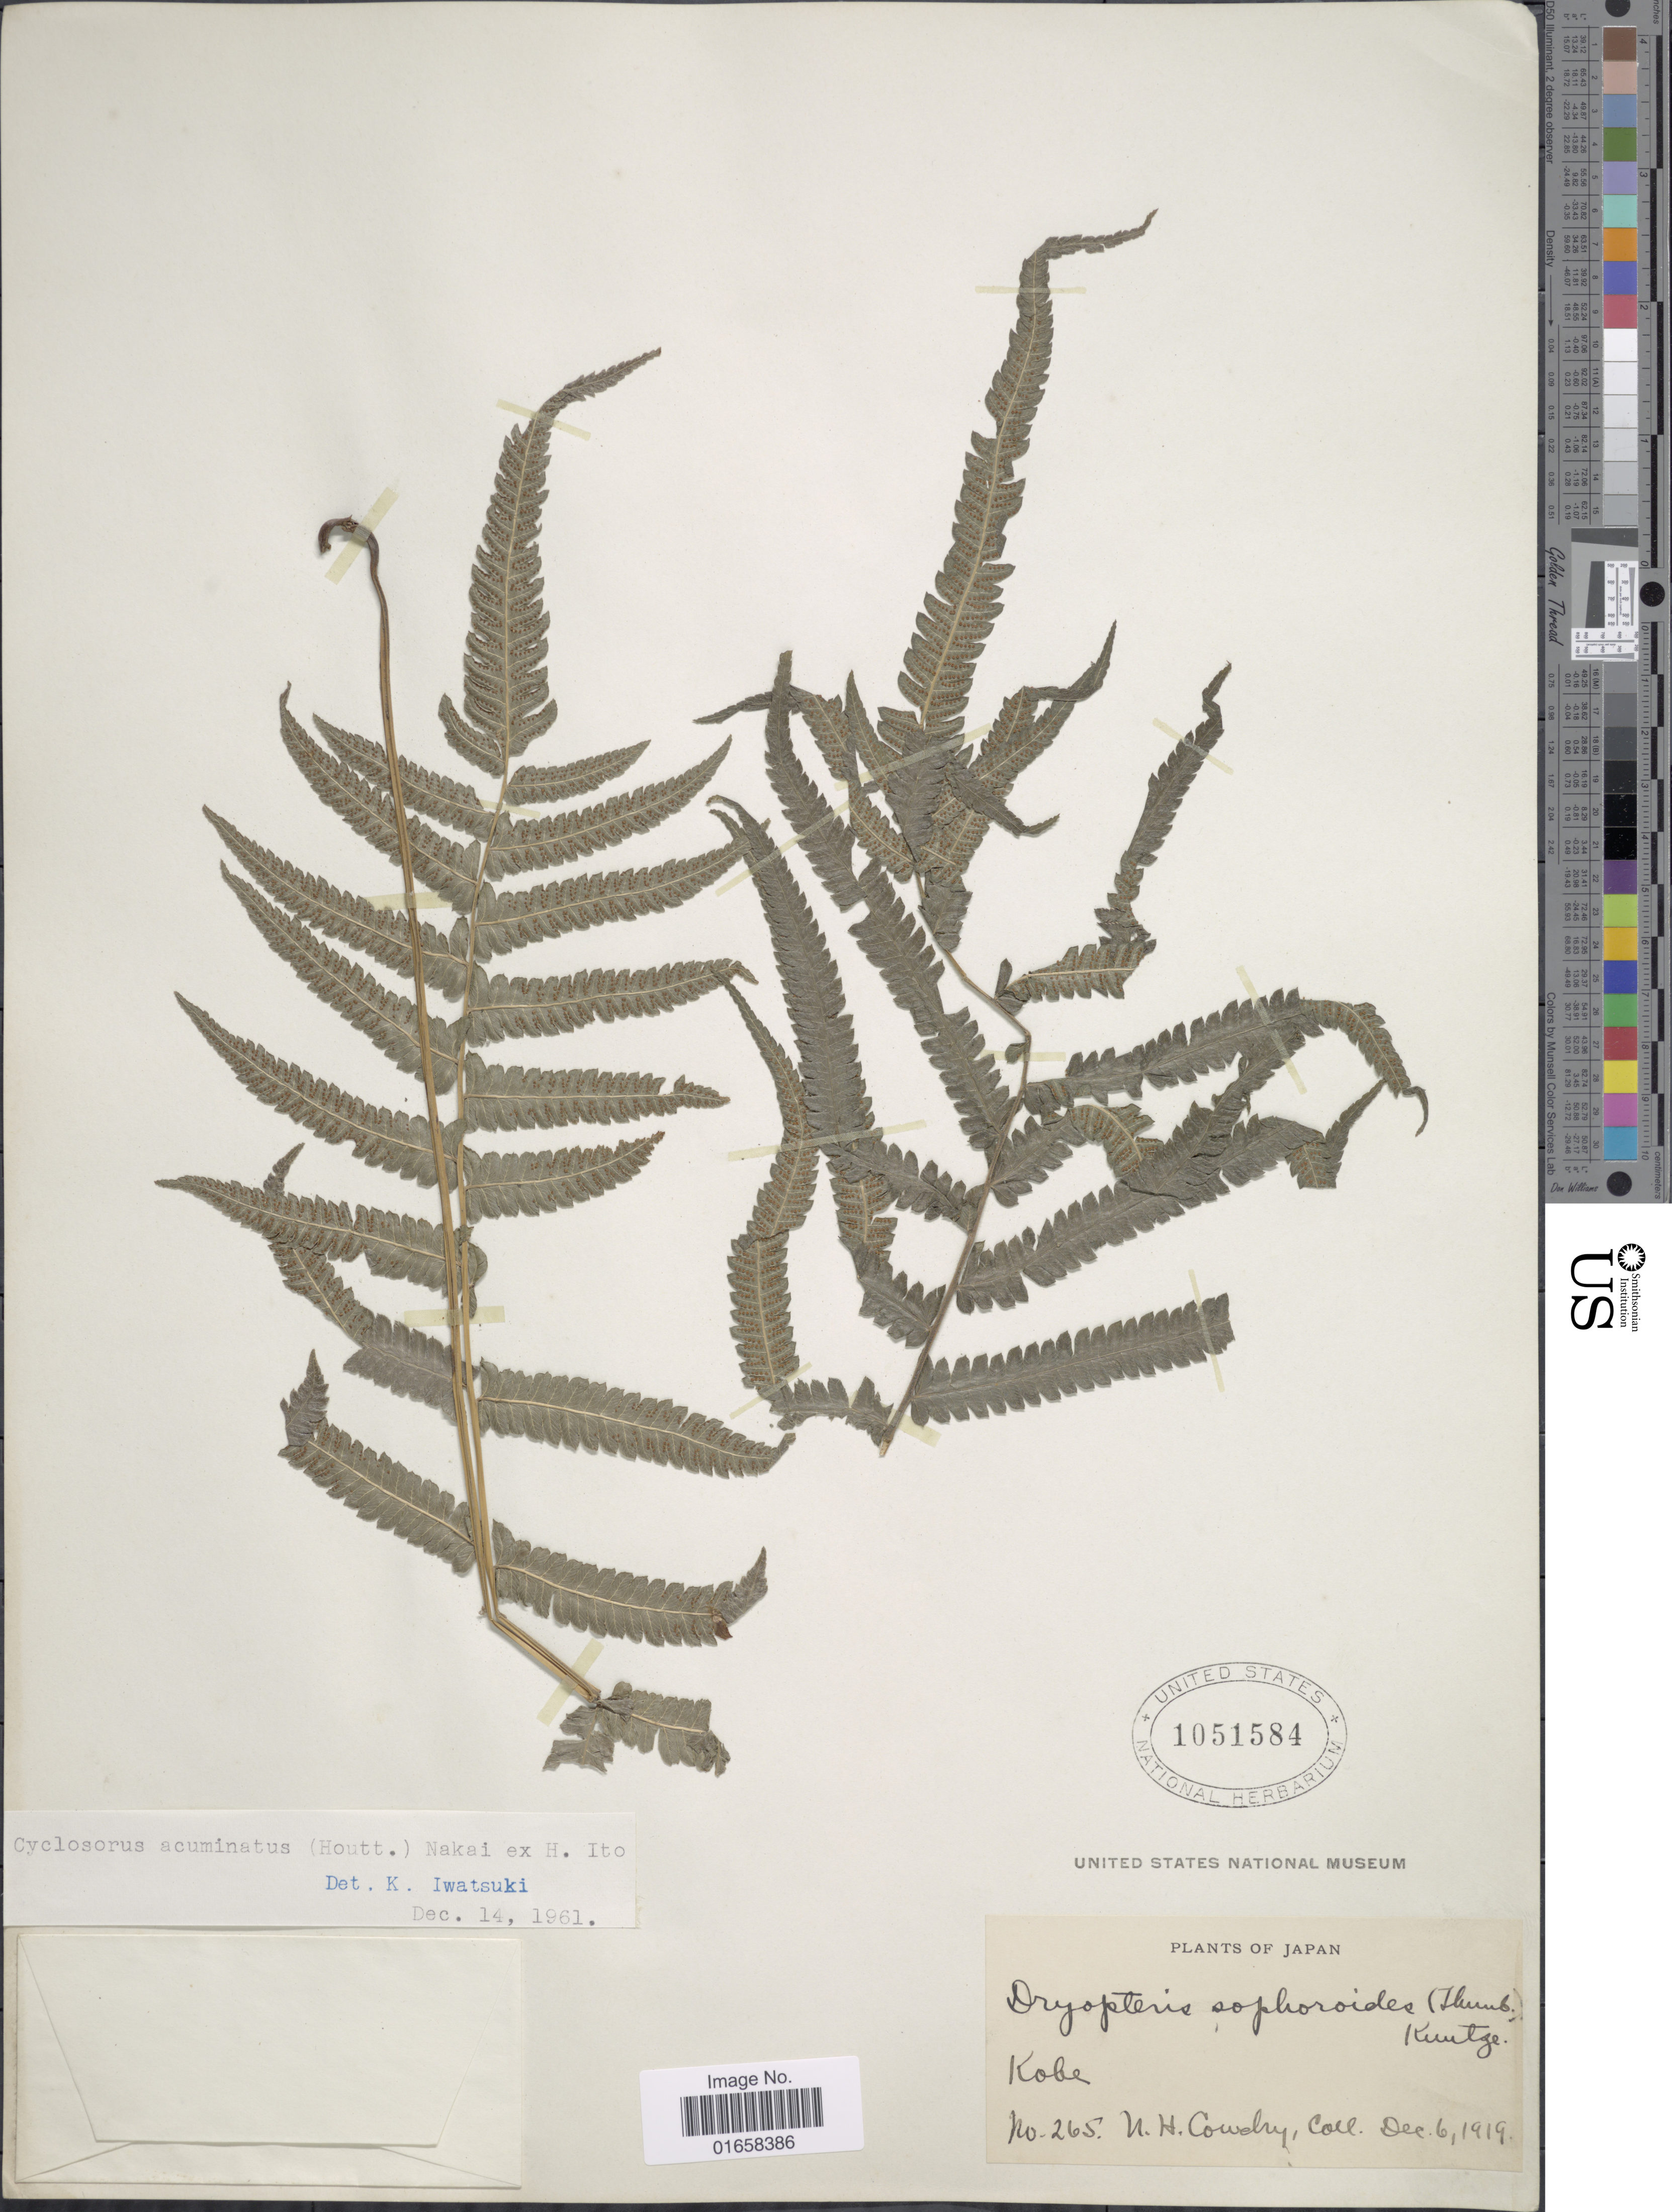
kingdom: Plantae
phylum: Tracheophyta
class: Polypodiopsida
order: Polypodiales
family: Thelypteridaceae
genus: Christella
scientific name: Christella acuminata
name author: (Houtt.) H. Lév.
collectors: N. H. Cowdry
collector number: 265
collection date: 1919-12-06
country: Japan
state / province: Hyogo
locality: Kobe. Japan.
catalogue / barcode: US 1051584